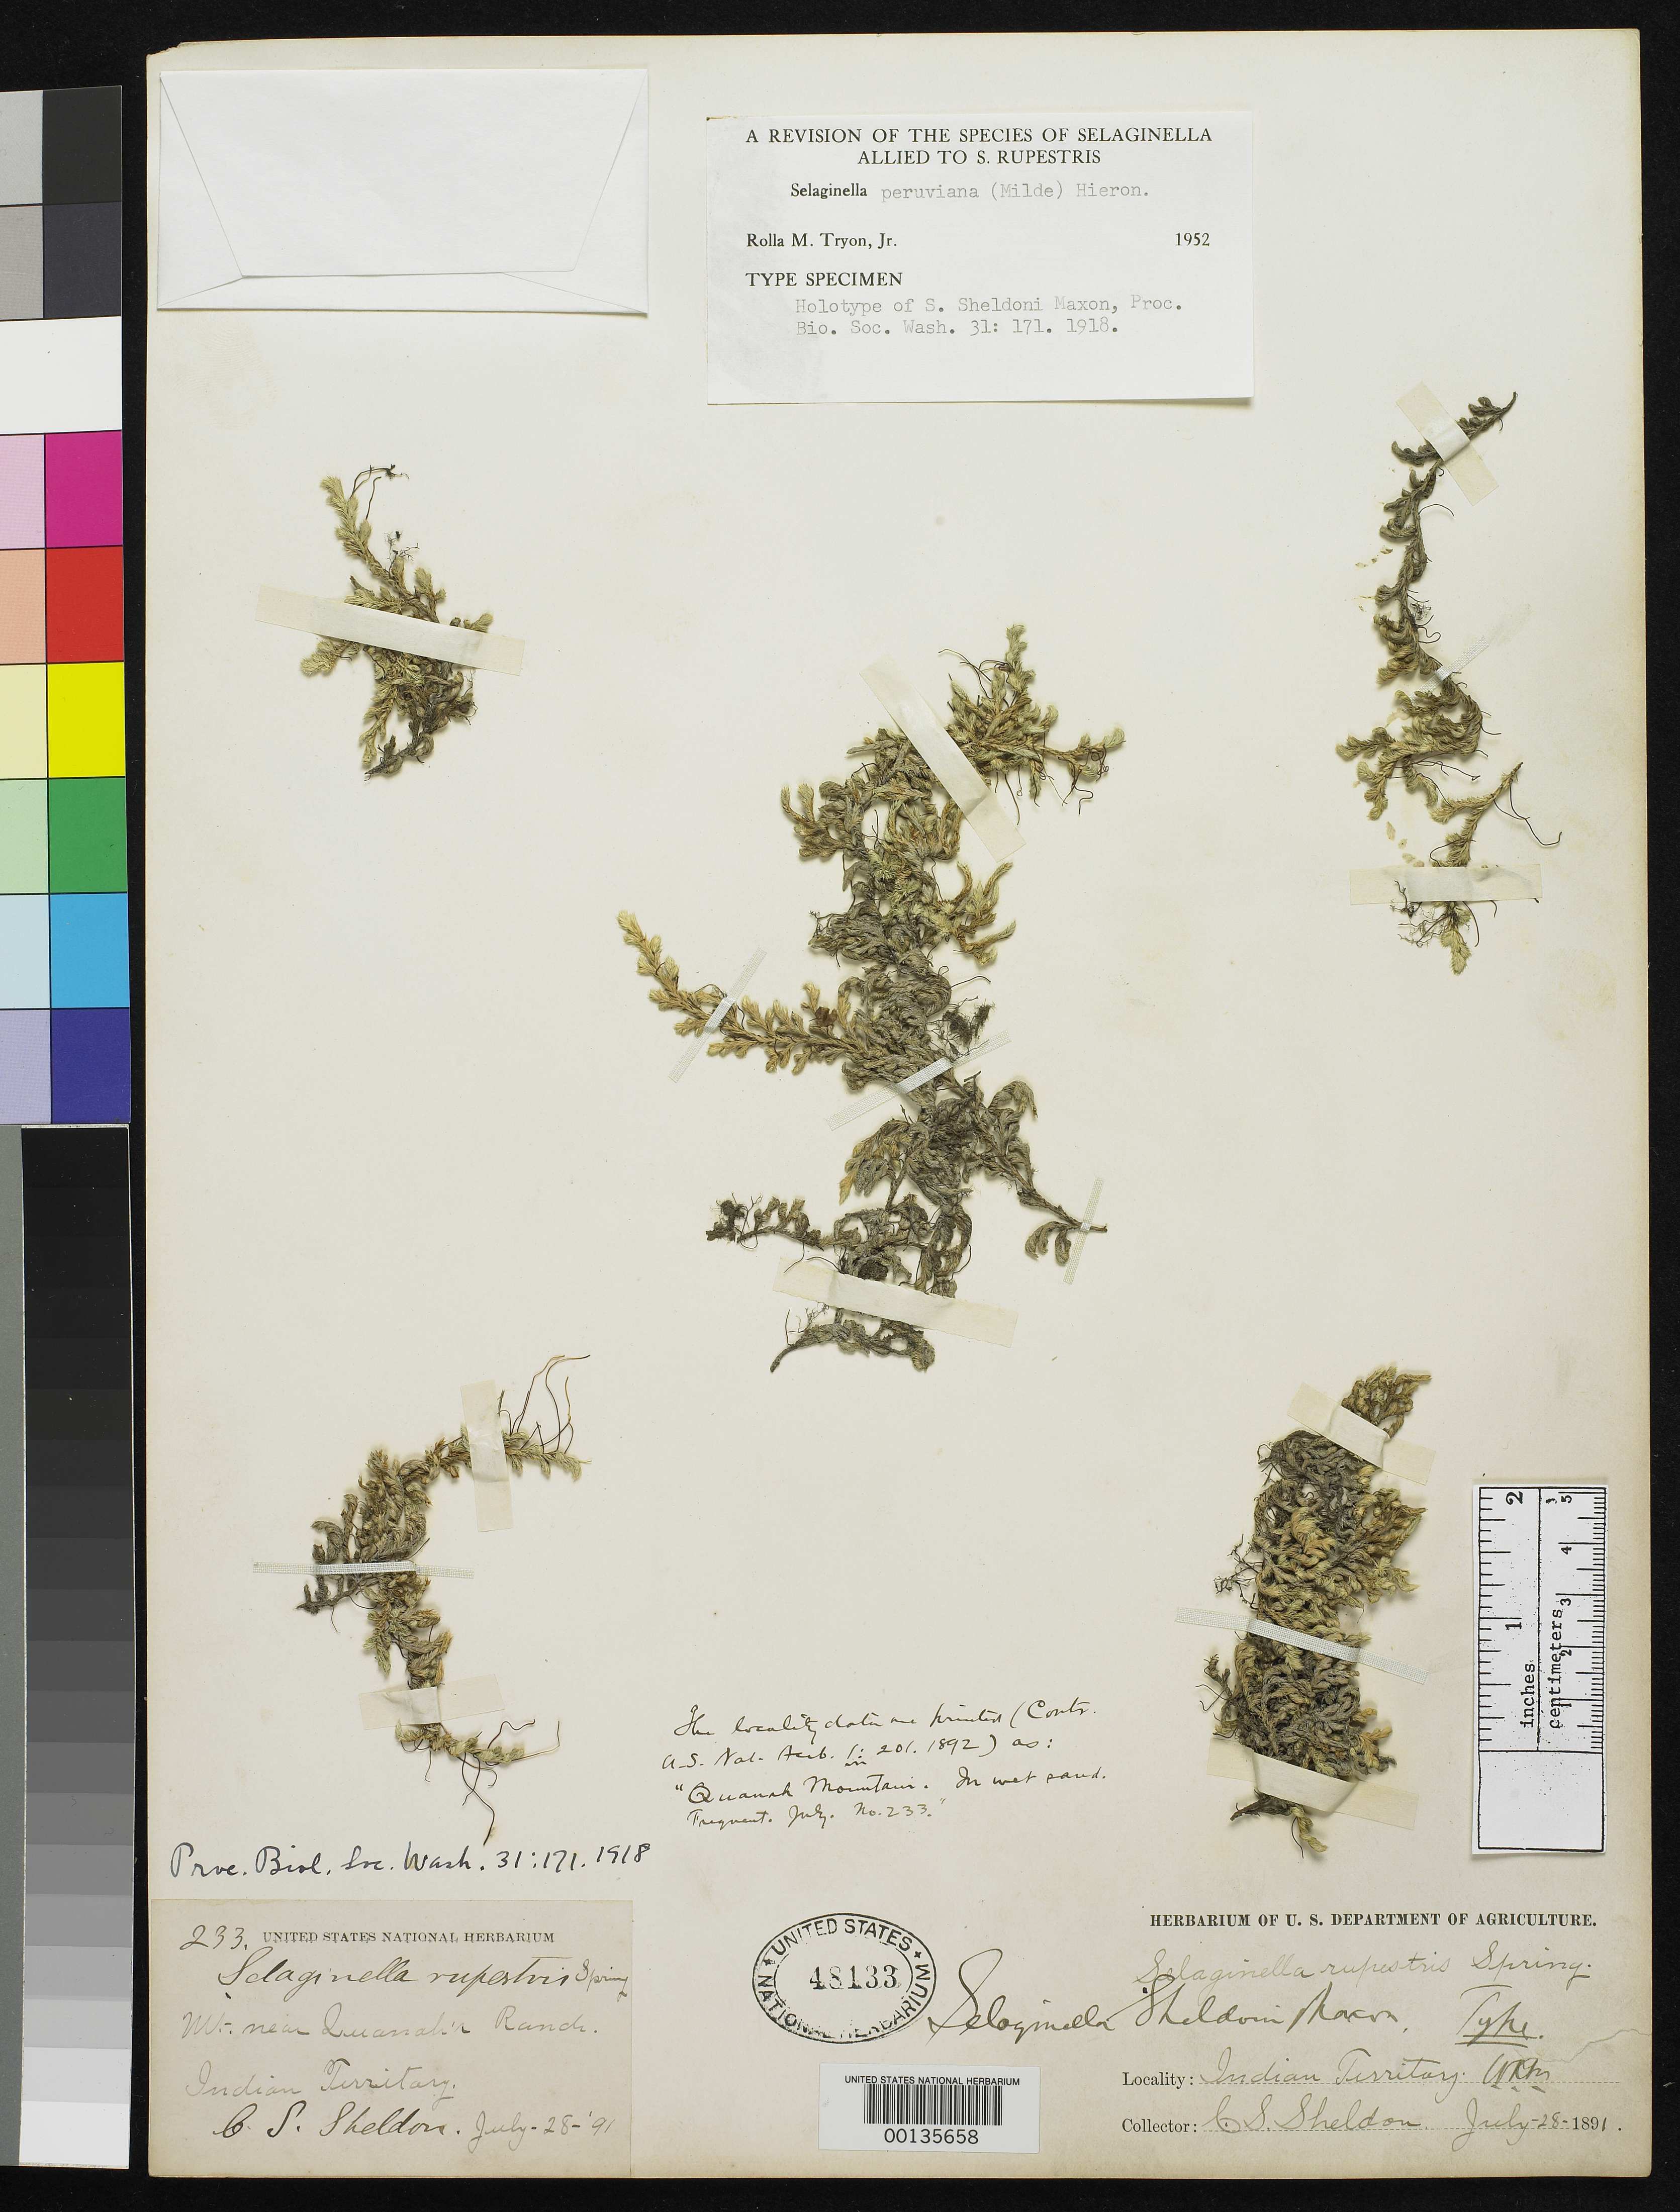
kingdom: Plantae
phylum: Tracheophyta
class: Lycopodiopsida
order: Selaginellales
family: Selaginellaceae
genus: Selaginella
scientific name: Selaginella sheldonii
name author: Maxon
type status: Holotype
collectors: C. S. Sheldon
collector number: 233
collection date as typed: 28 Jul 1891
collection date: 1891-07-28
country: United States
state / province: Oklahoma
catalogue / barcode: US 48133